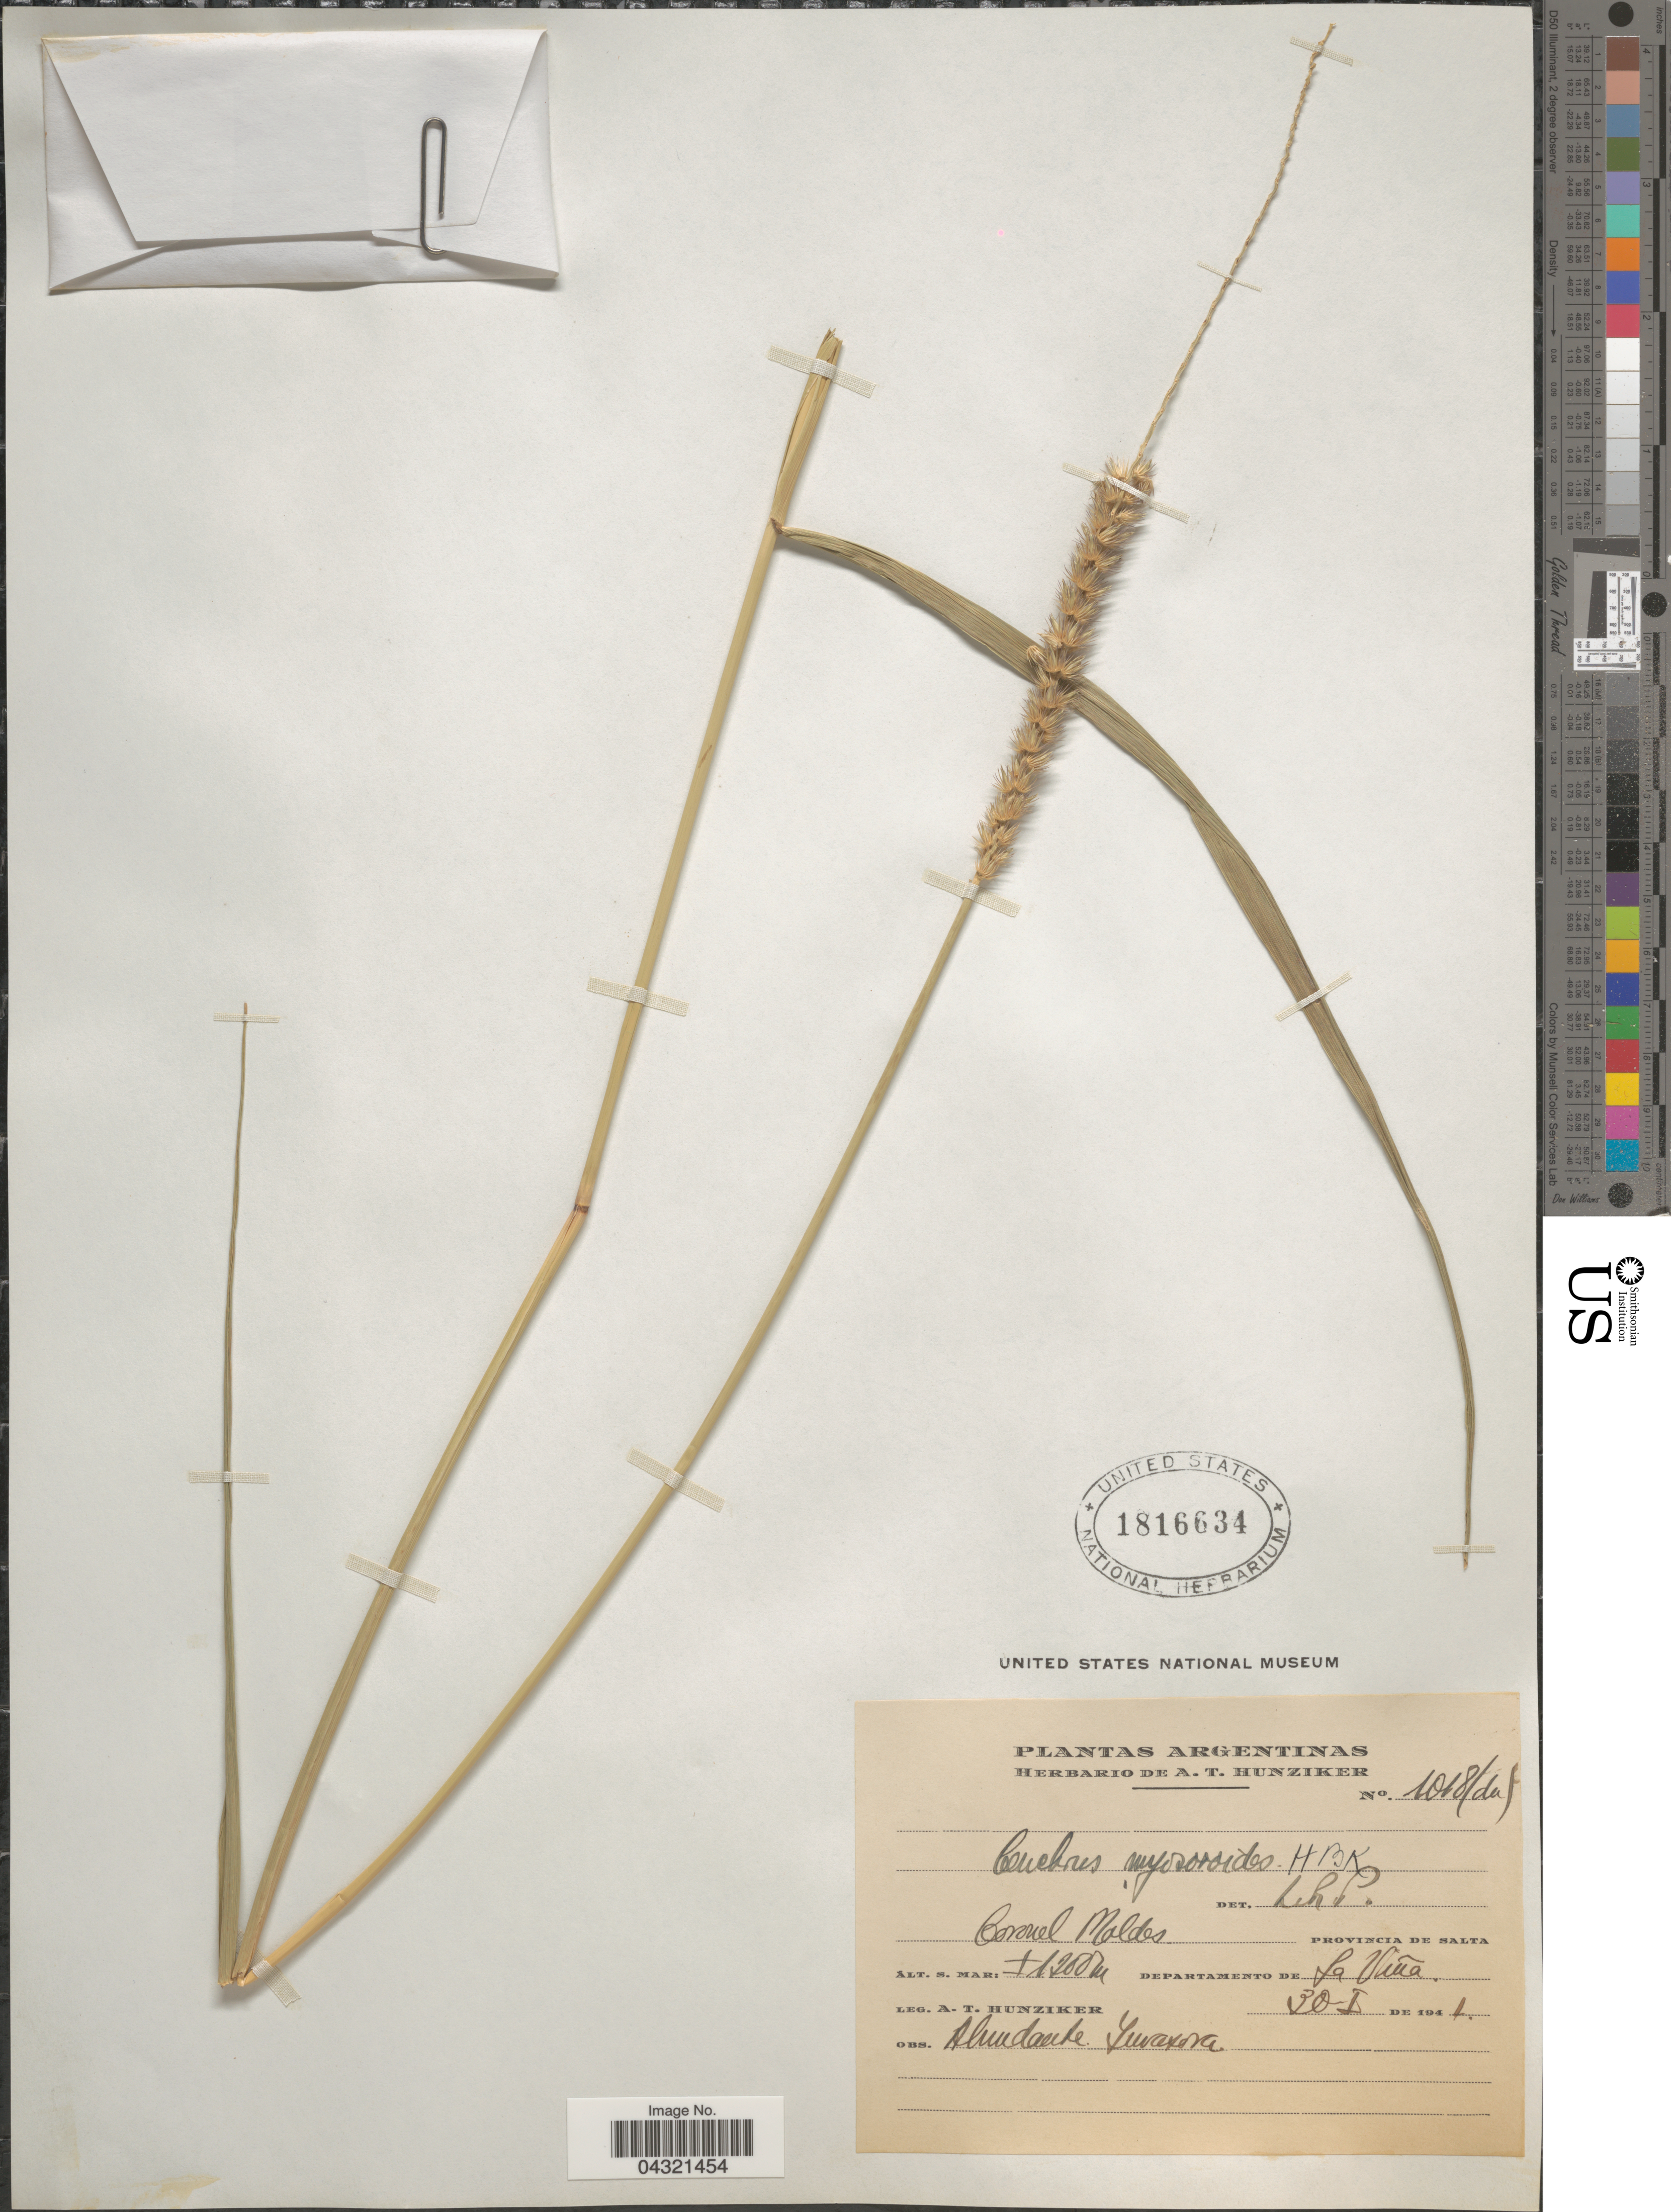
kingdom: Plantae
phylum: Tracheophyta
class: Liliopsida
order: Poales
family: Poaceae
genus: Cenchrus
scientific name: Cenchrus myosuroides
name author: Kunth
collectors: A. T. Hunziker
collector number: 1018(da)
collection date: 1941-01-30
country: Argentina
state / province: Salta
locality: Coronel Moldes. Departamento de La Veña.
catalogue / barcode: US 1816634